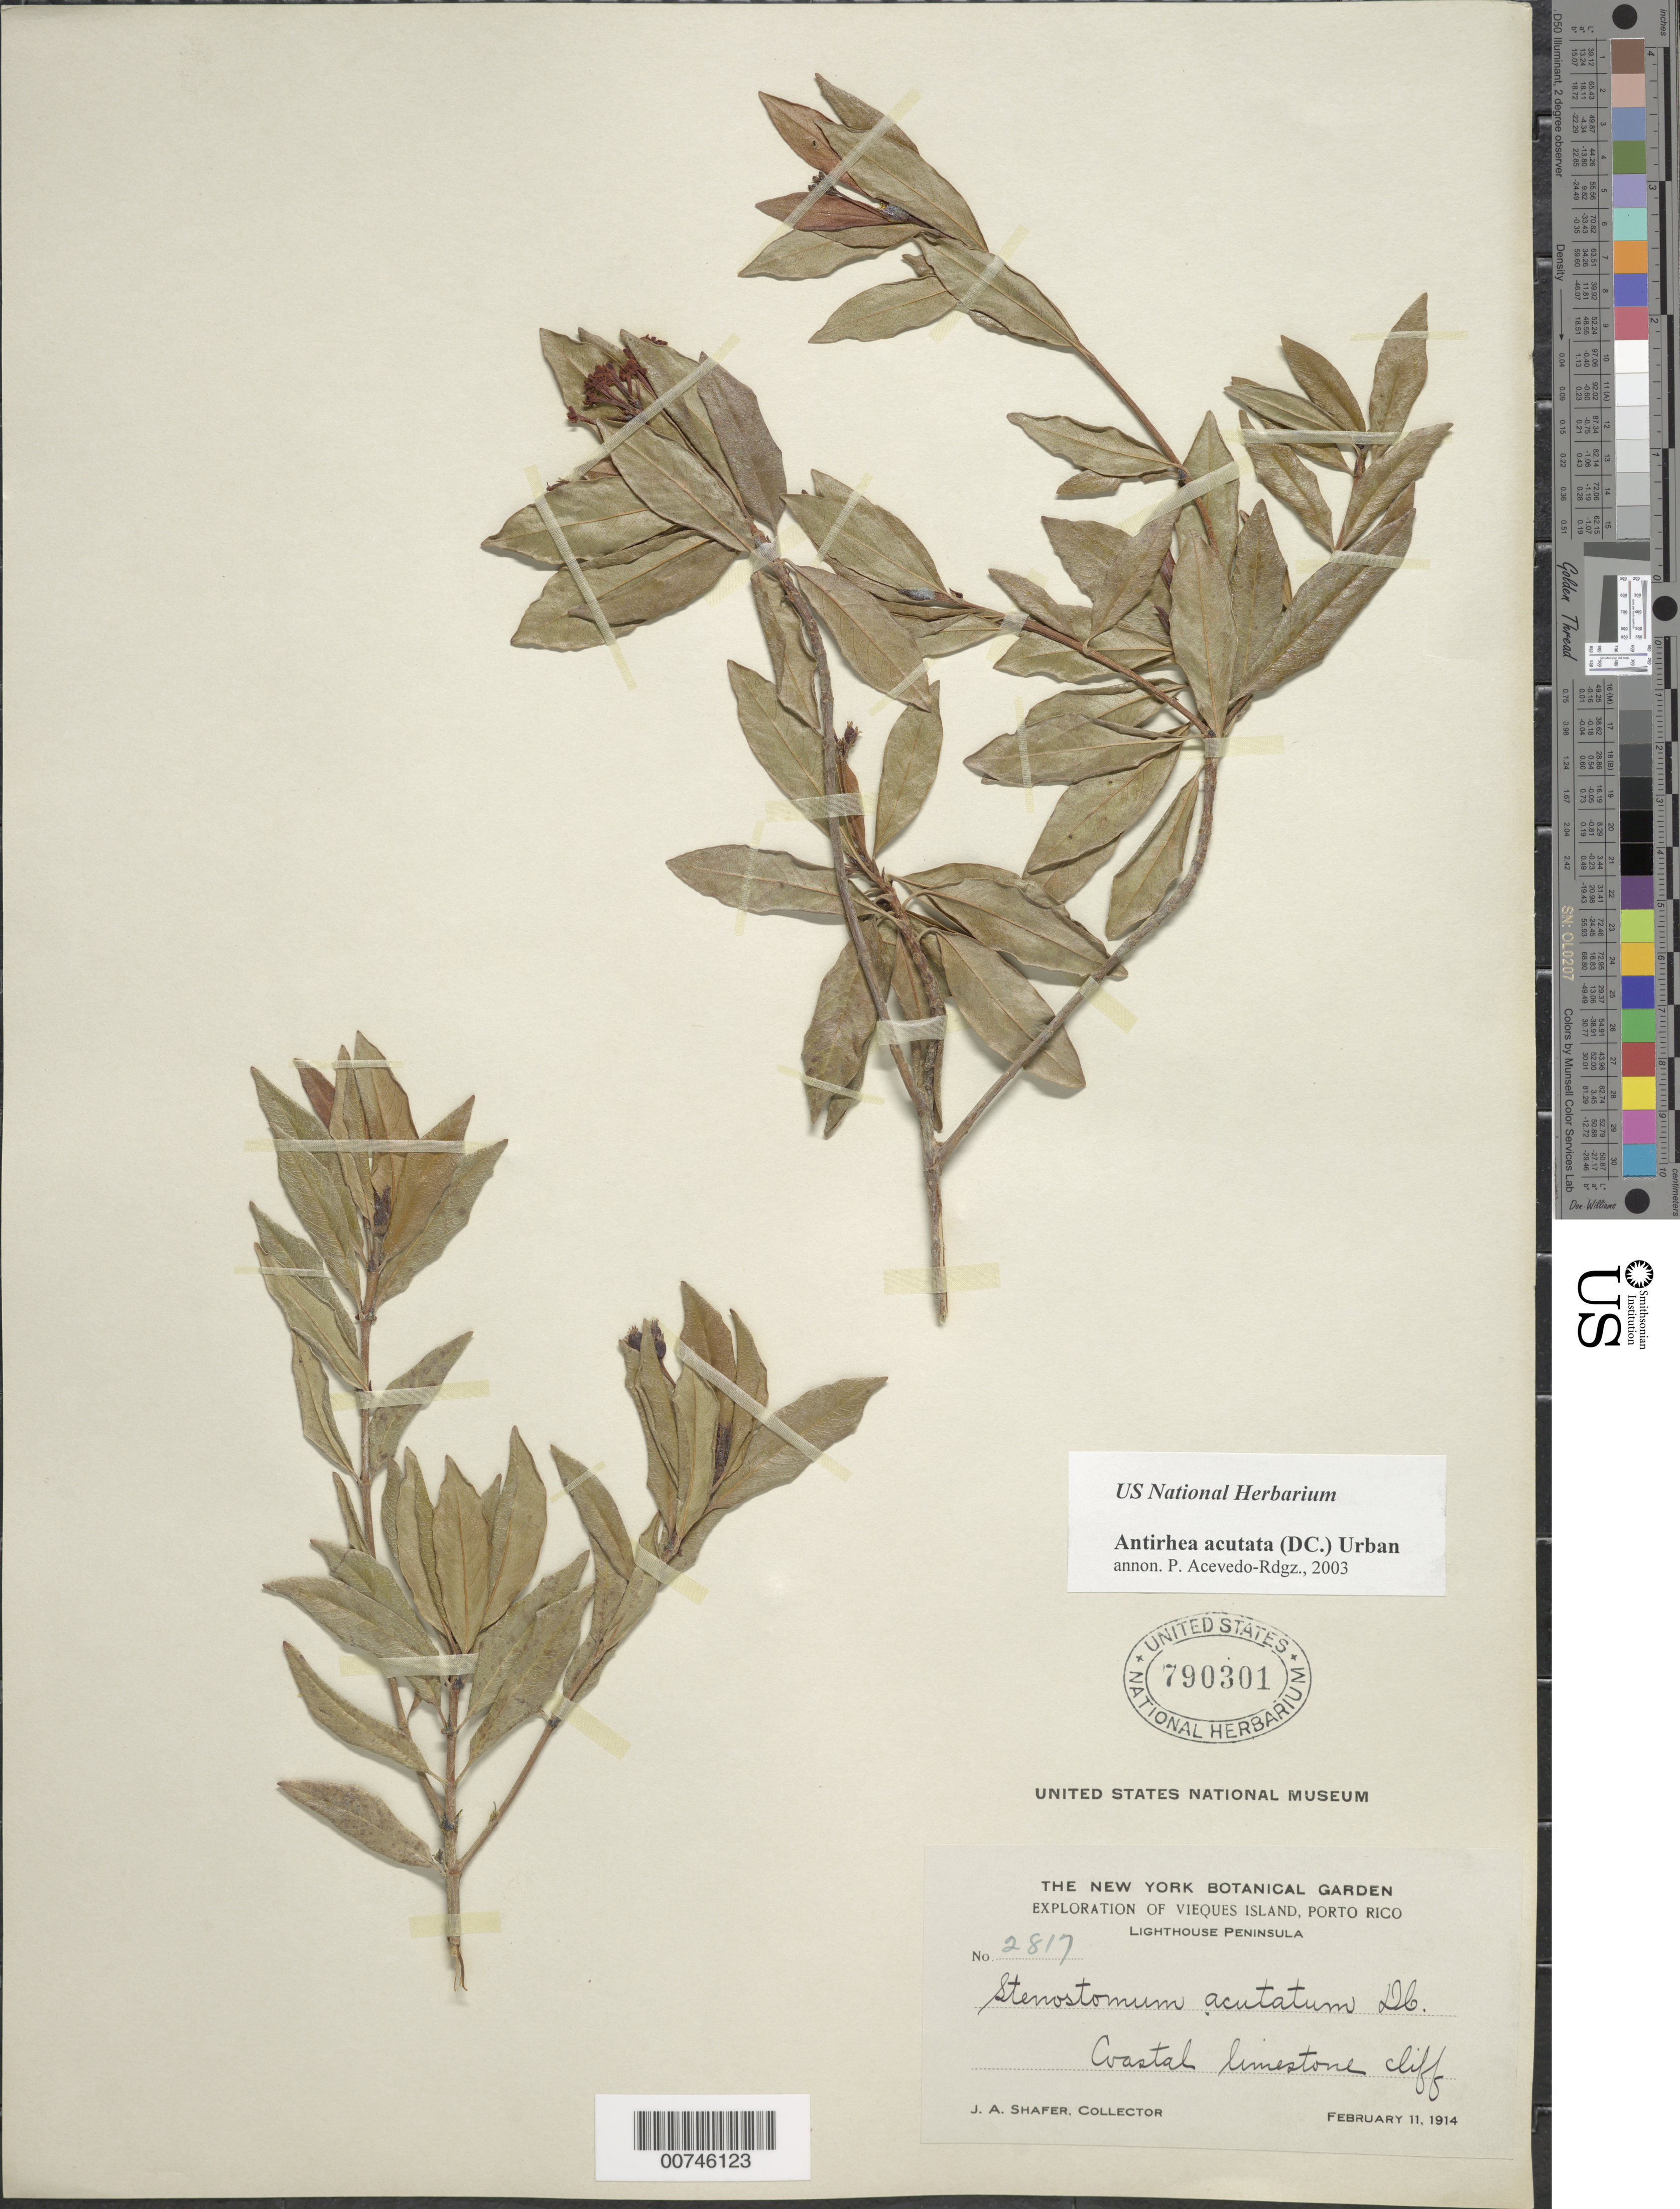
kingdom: Plantae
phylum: Tracheophyta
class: Magnoliopsida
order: Gentianales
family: Rubiaceae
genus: Stenostomum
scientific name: Stenostomum acutatum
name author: DC.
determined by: Acevedo-Rodríguez, P., (BOT), Smithsonian Institution - National Museum of Natural History (UNITED STATES)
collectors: J. A. Shafer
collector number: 2817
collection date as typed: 11 Feb 1914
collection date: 1914-02-11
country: Puerto Rico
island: Vieques I.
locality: Lighthouse Peninsula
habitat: Coastal limestone cliff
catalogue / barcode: US 790301